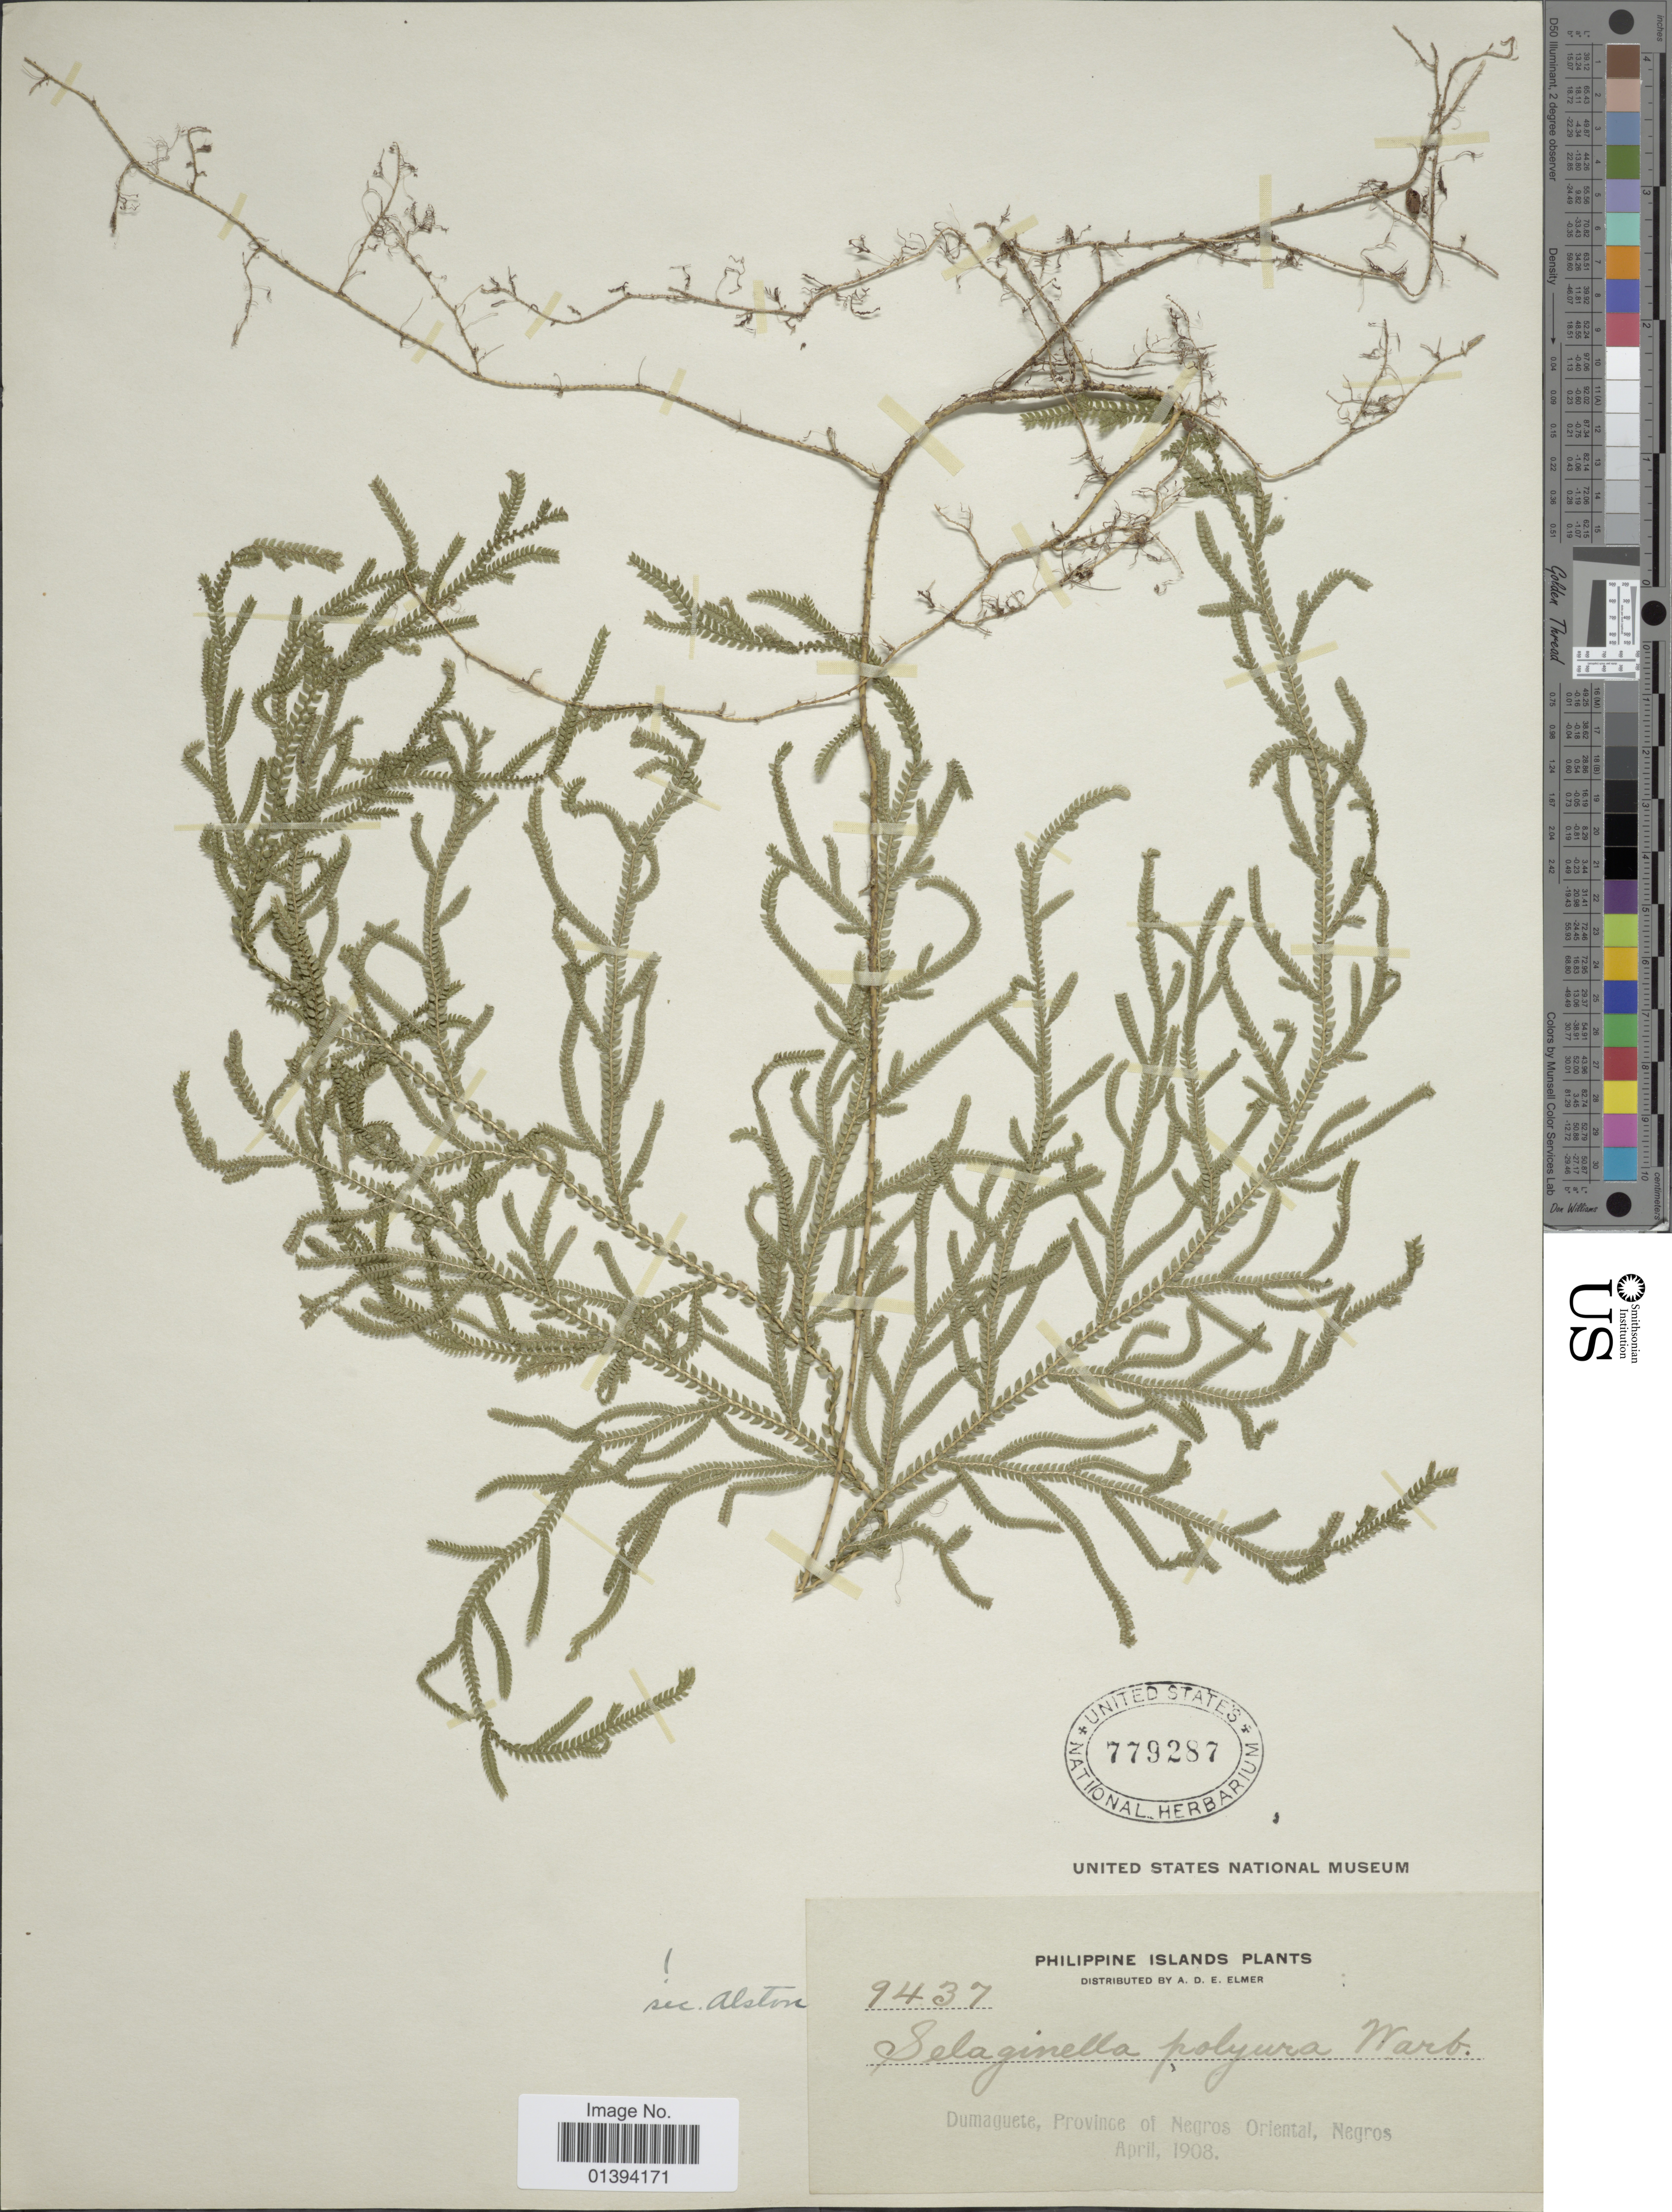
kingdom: Plantae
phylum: Tracheophyta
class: Lycopodiopsida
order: Selaginellales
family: Selaginellaceae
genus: Selaginella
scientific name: Selaginella polyura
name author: Warb.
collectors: A. D. E. Elmer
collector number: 9437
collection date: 1908-04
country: Philippines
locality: Dumaguete, province of Negros Oriental, Negros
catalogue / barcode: US 779287